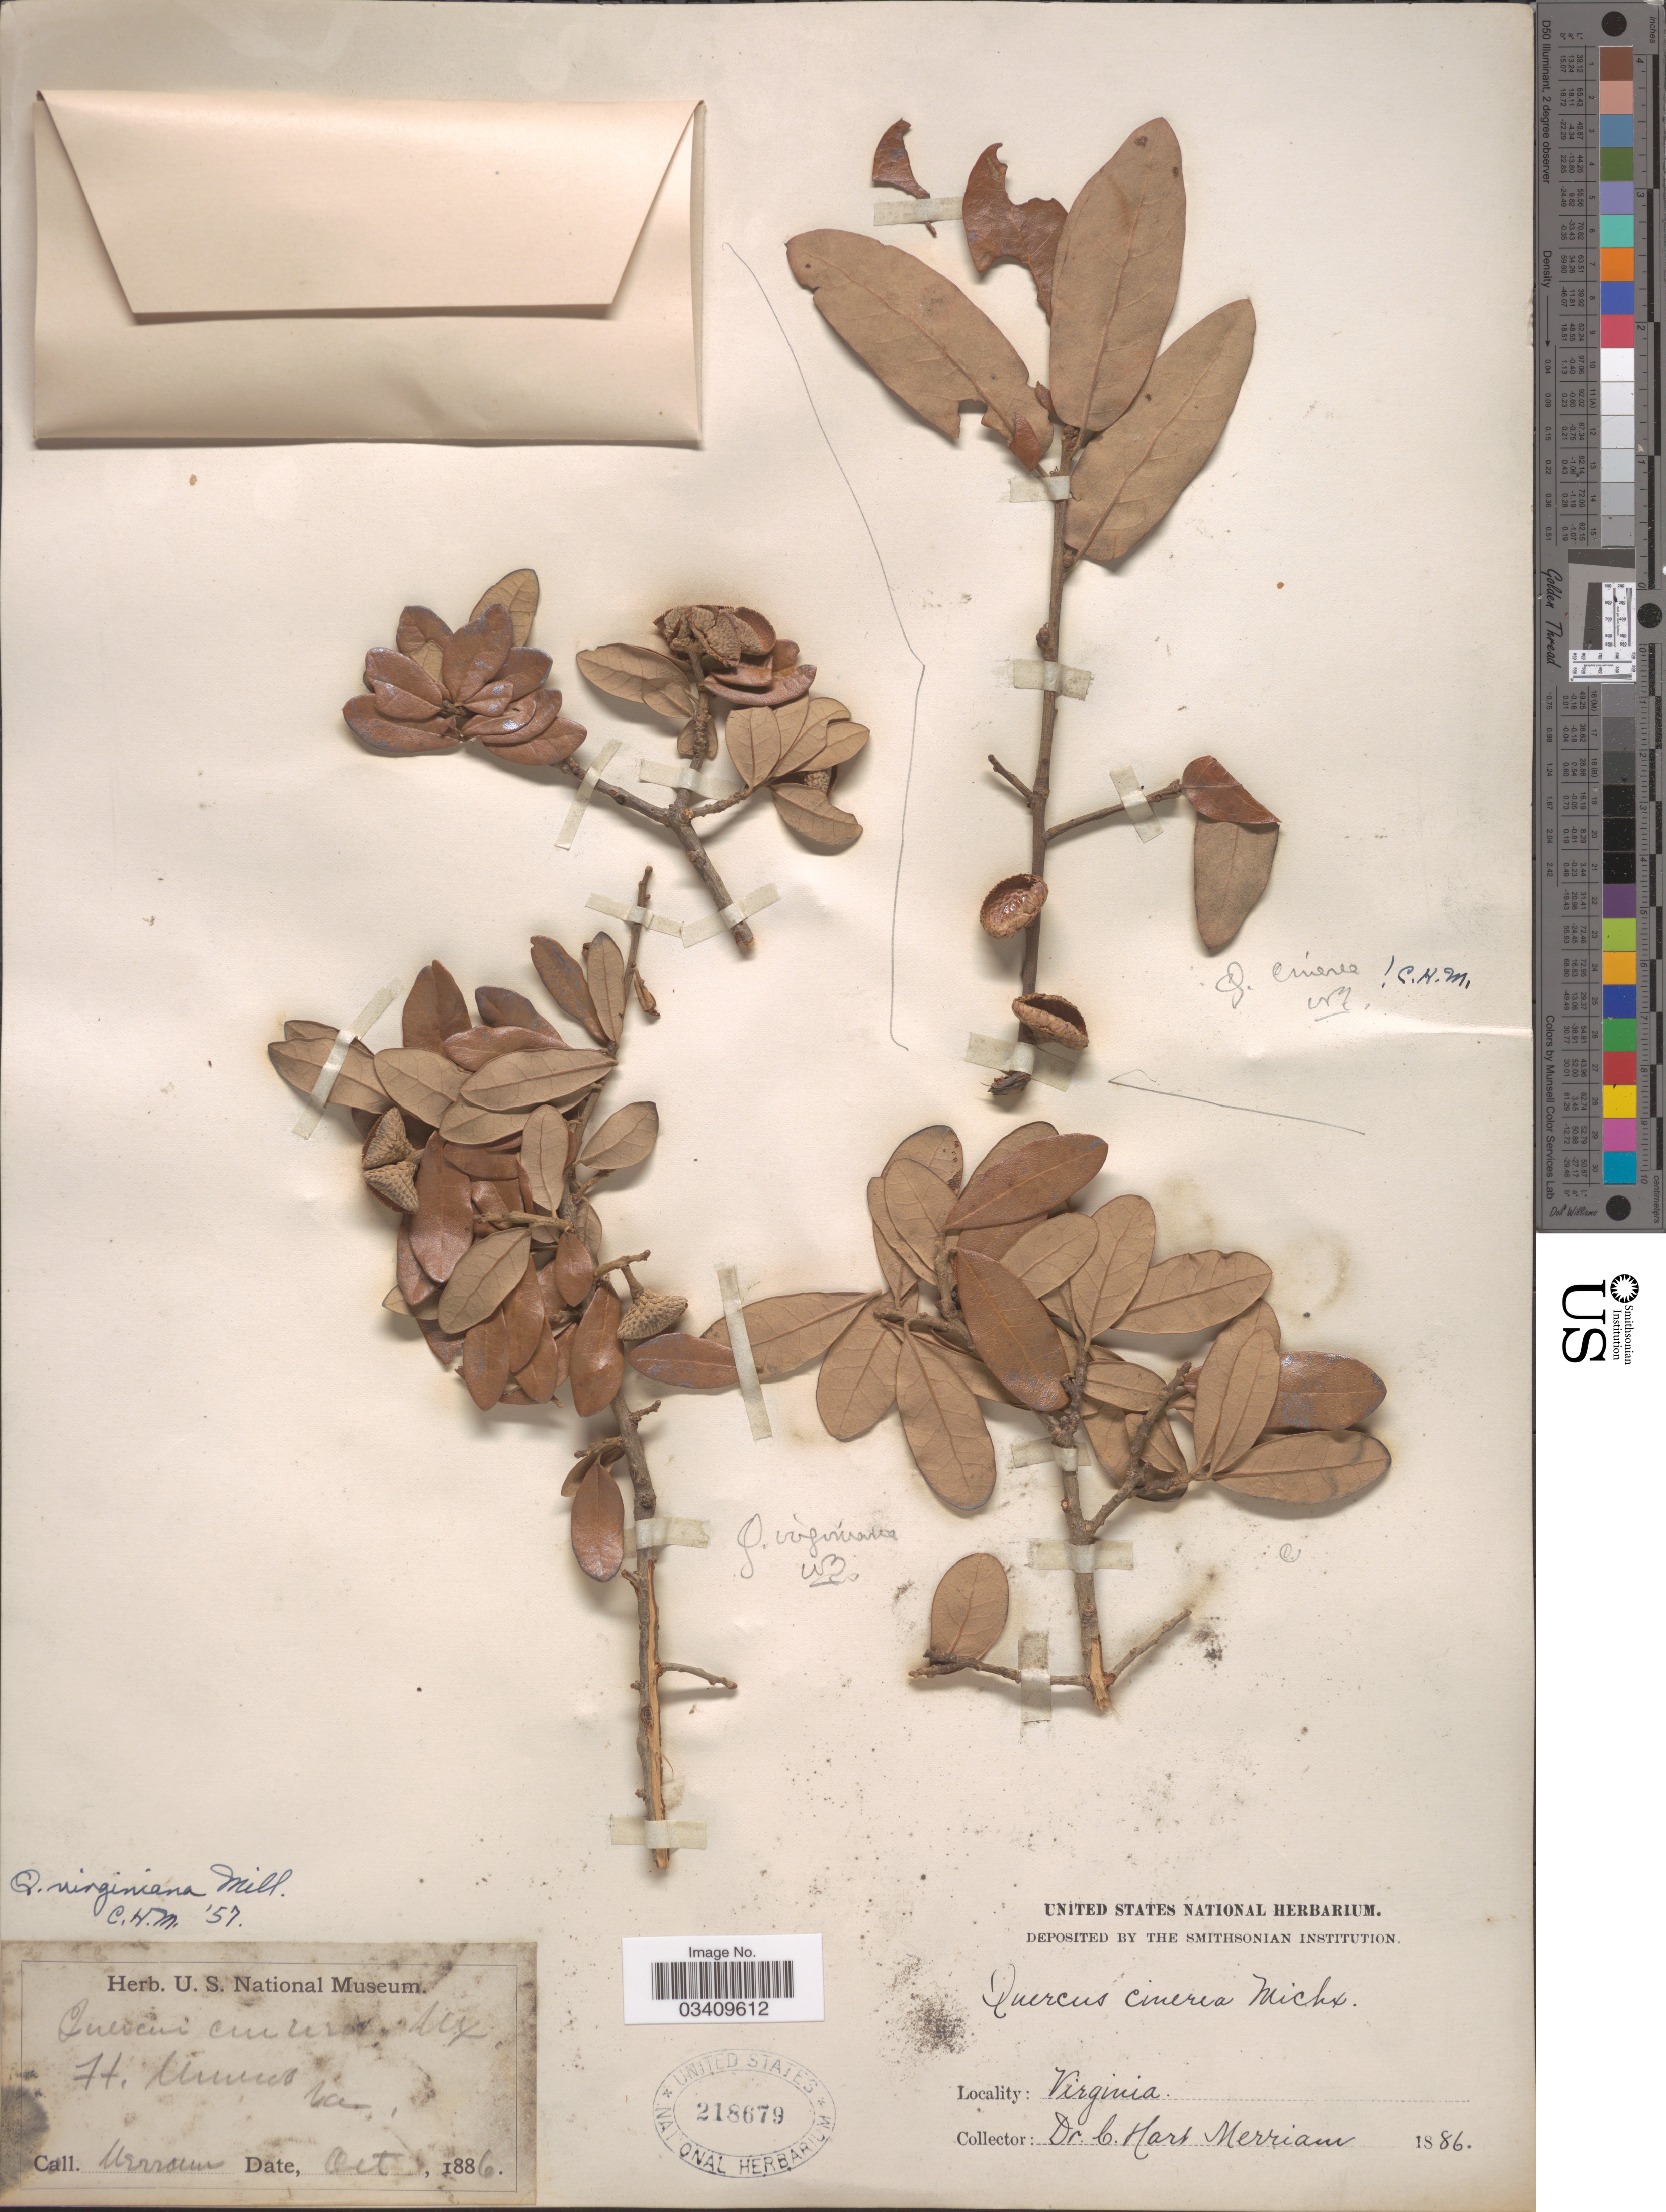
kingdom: Plantae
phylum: Tracheophyta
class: Magnoliopsida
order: Fagales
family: Fagaceae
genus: Quercus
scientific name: Quercus virginiana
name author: Mill.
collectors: C. Merriam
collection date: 1886-10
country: United States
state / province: Virginia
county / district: City of Hampton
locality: Ft. Munroe.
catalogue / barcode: US 218679